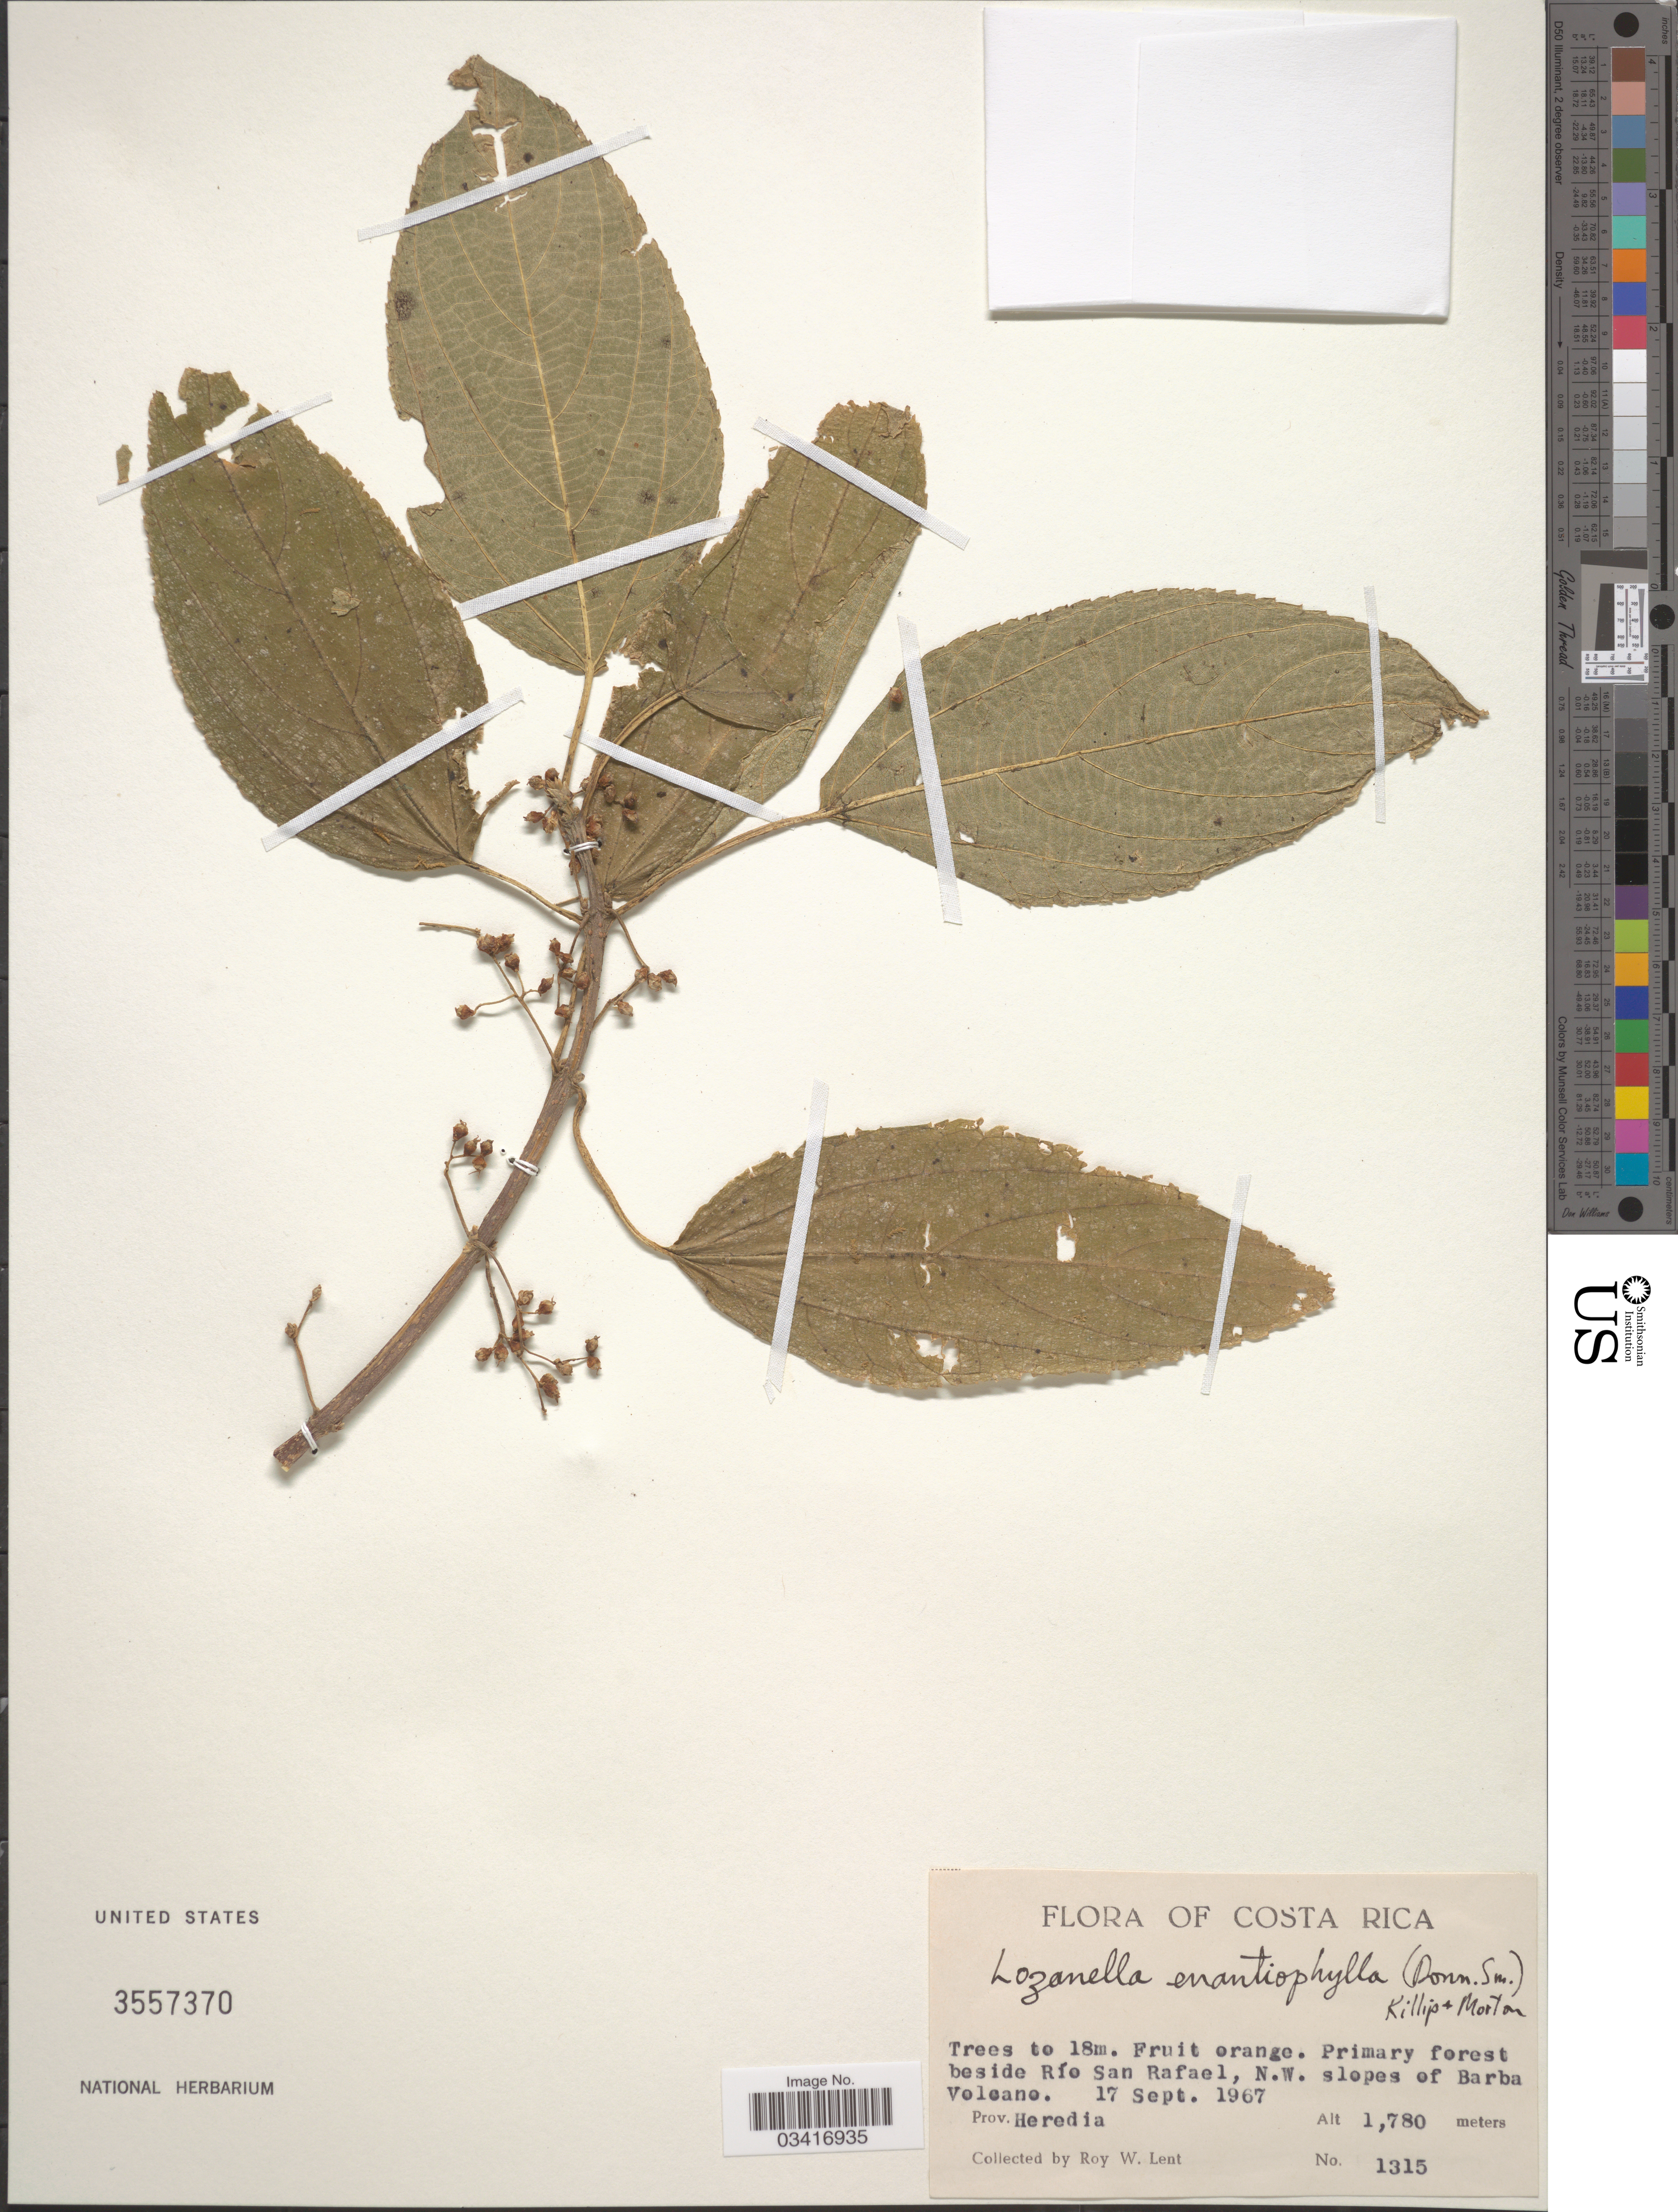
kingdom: Plantae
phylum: Tracheophyta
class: Magnoliopsida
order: Rosales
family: Cannabaceae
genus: Lozanella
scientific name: Lozanella enantiophylla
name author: (Donn. Sm.) Killip & C.V. Morton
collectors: R. W. Lent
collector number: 1315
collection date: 1967-09-17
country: Costa Rica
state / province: Heredia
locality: Primary forest beside Río San Rafael, N.W. slopes of Barba Volcano.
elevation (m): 1780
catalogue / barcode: US 3557370